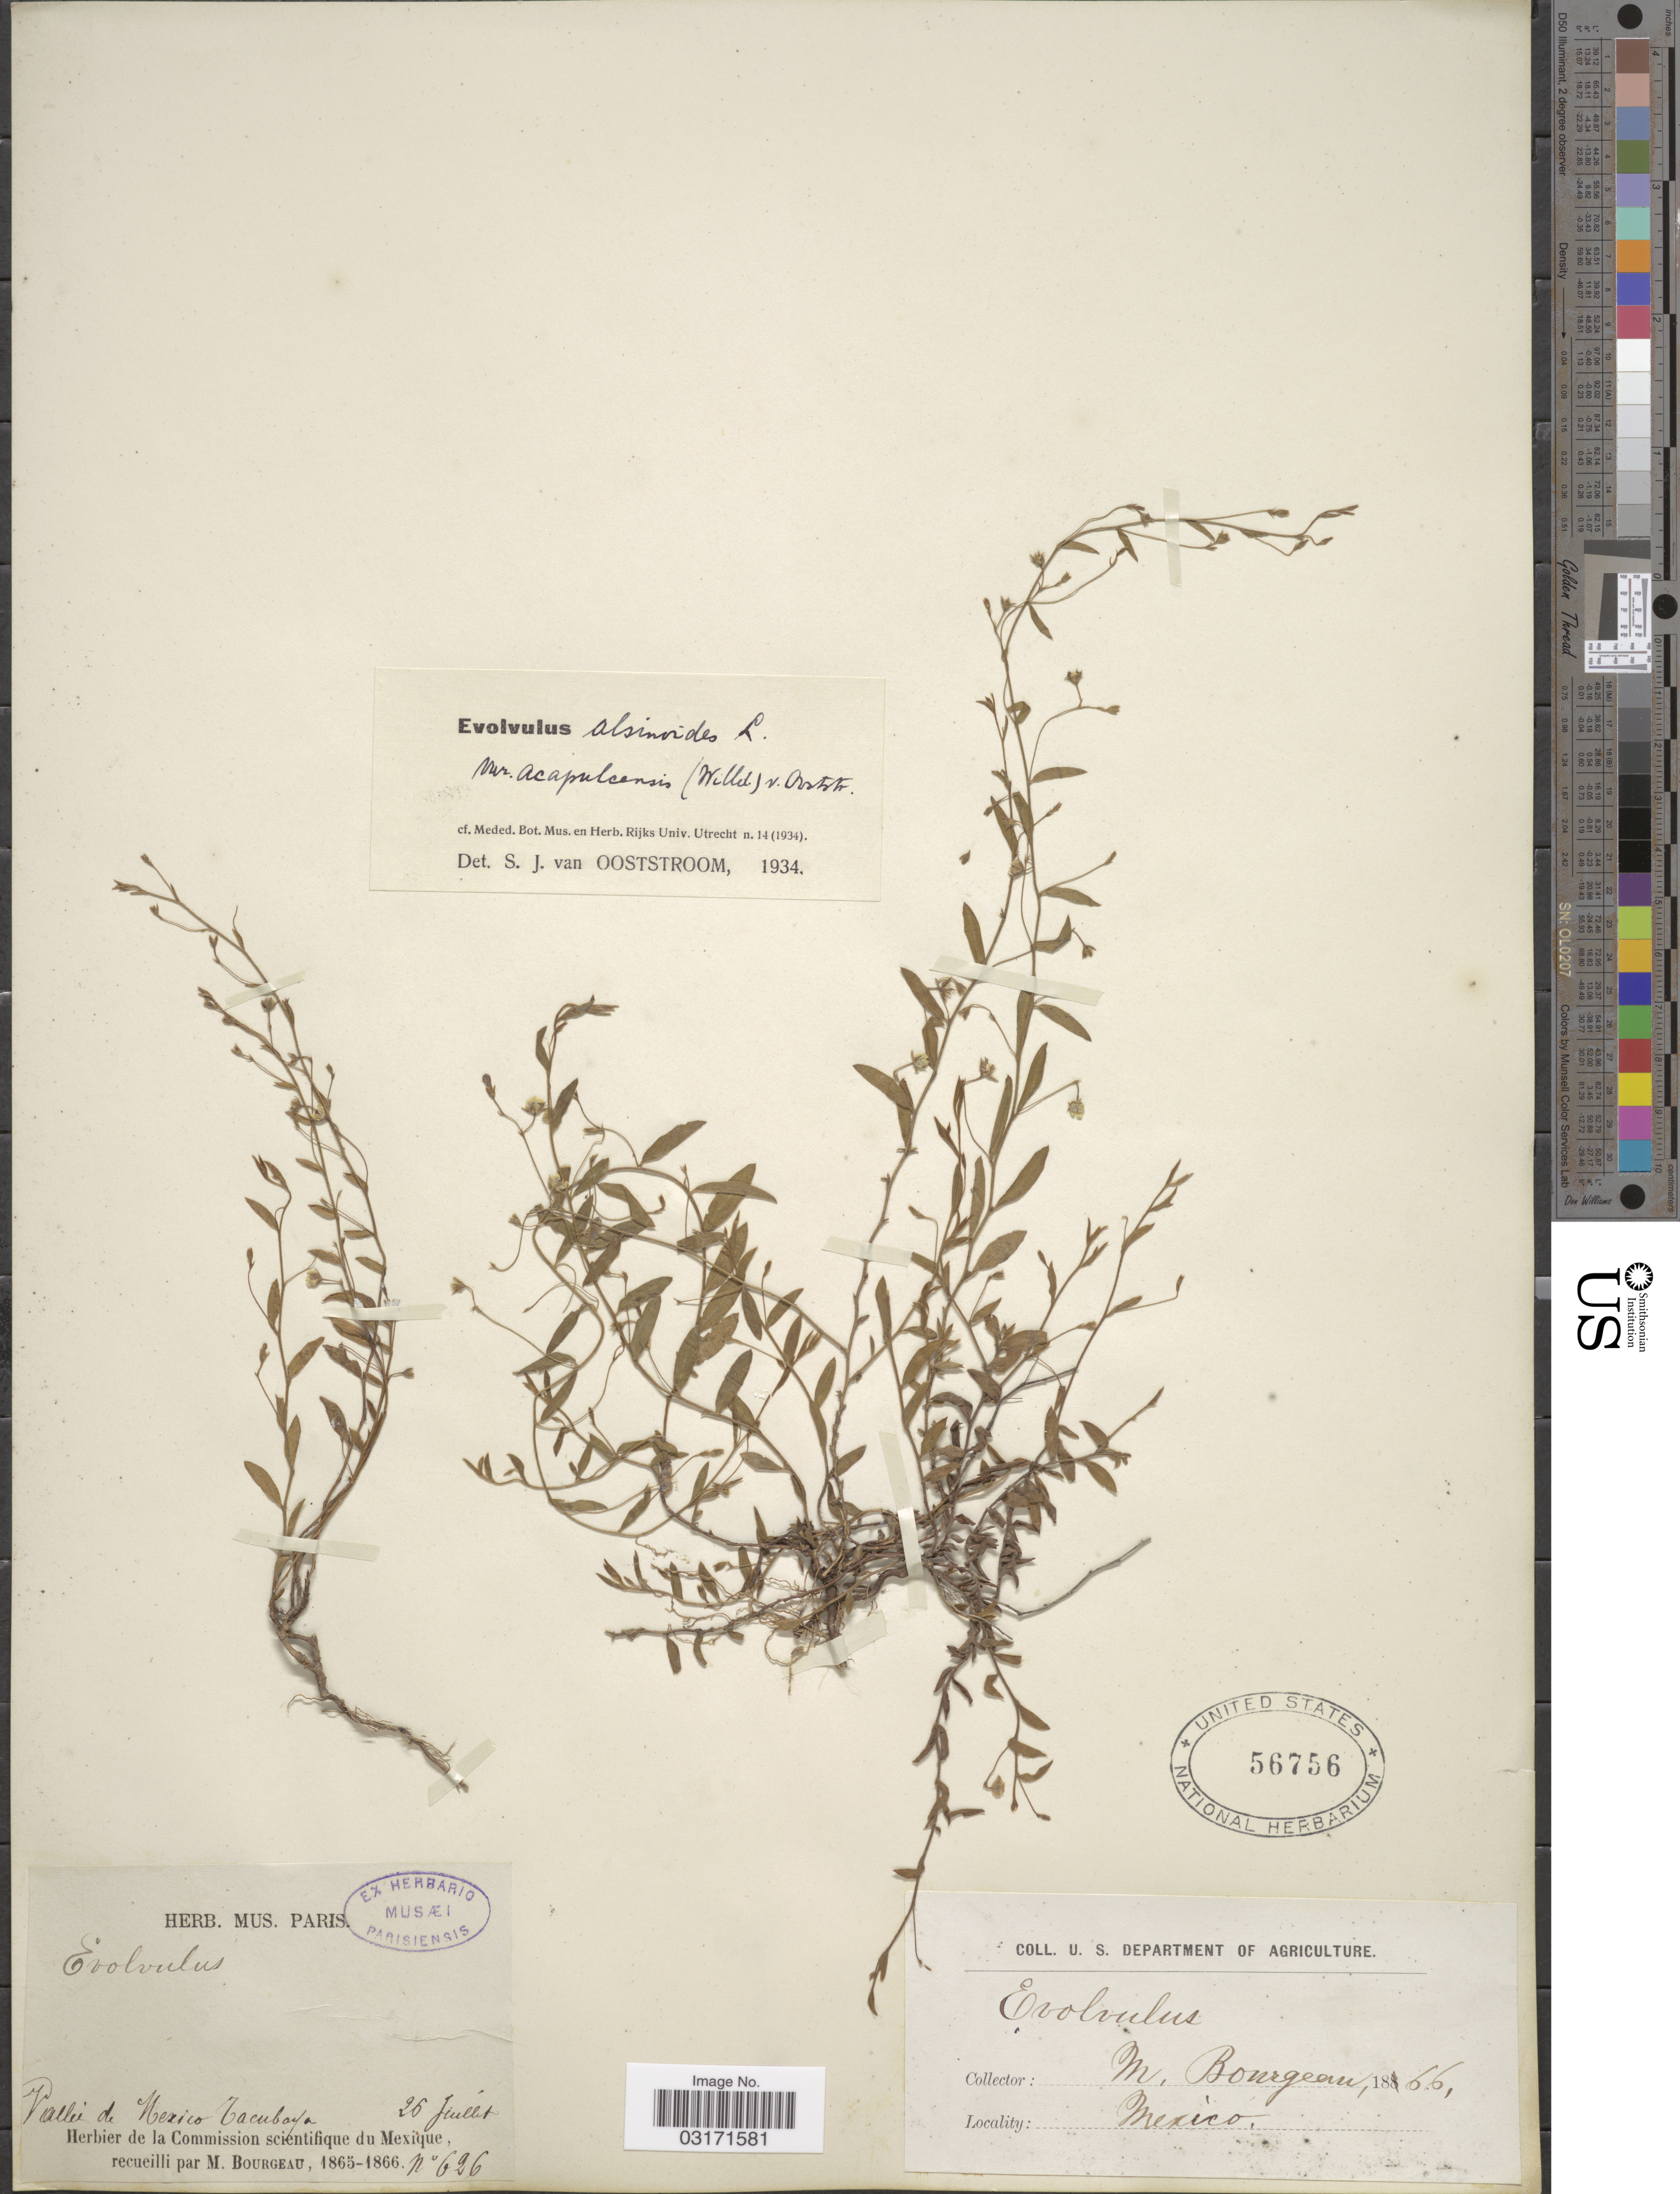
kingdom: Plantae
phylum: Tracheophyta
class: Magnoliopsida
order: Solanales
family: Convolvulaceae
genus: Evolvulus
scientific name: Evolvulus alsinoides var. acapulcensis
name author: (Willd. ex Schult.) Ooststr.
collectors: M. Bourgeau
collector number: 626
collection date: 1866-07-26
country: Mexico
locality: Valleé de Mexico Tacubaya.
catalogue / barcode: US 56756